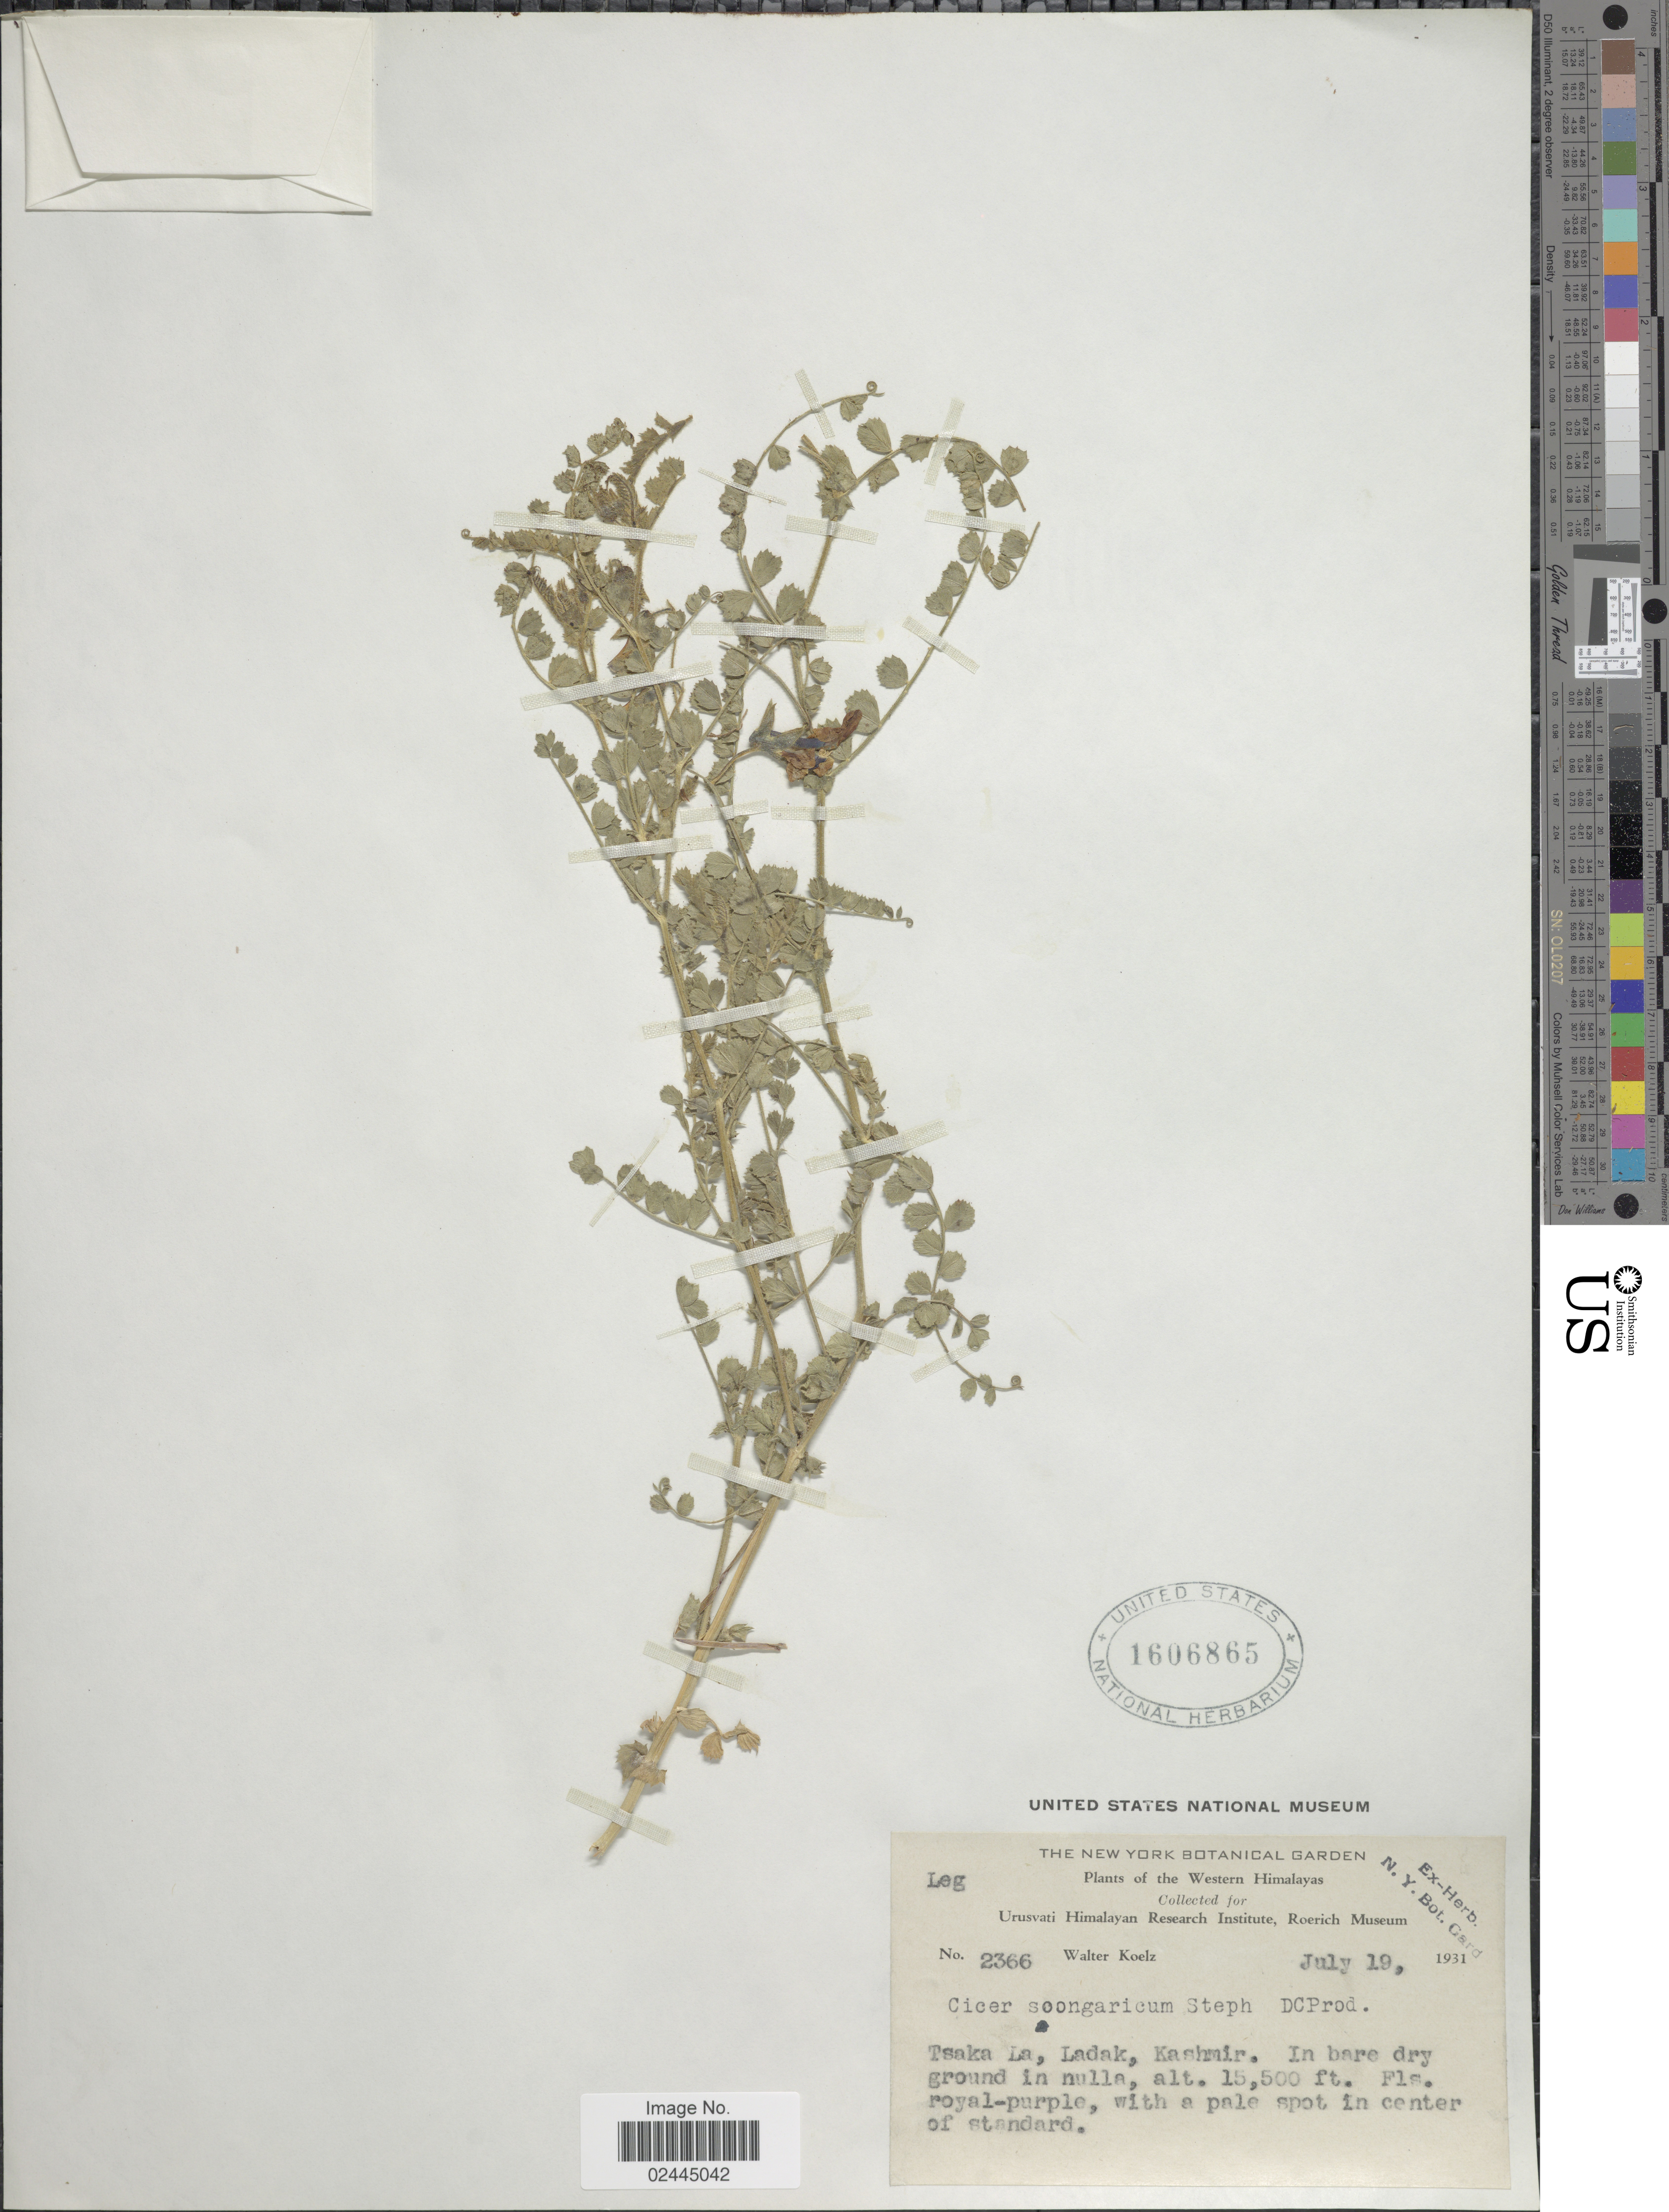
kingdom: Plantae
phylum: Tracheophyta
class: Magnoliopsida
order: Fabales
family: Fabaceae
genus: Cicer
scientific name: Cicer songaricum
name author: DC.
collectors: W. N. Koelz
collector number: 2366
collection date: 1931-07-19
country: India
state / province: Ladakh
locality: Western Himalayas, Tsaka La, Ladak, Kashmir.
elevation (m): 4724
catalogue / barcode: US 1606865